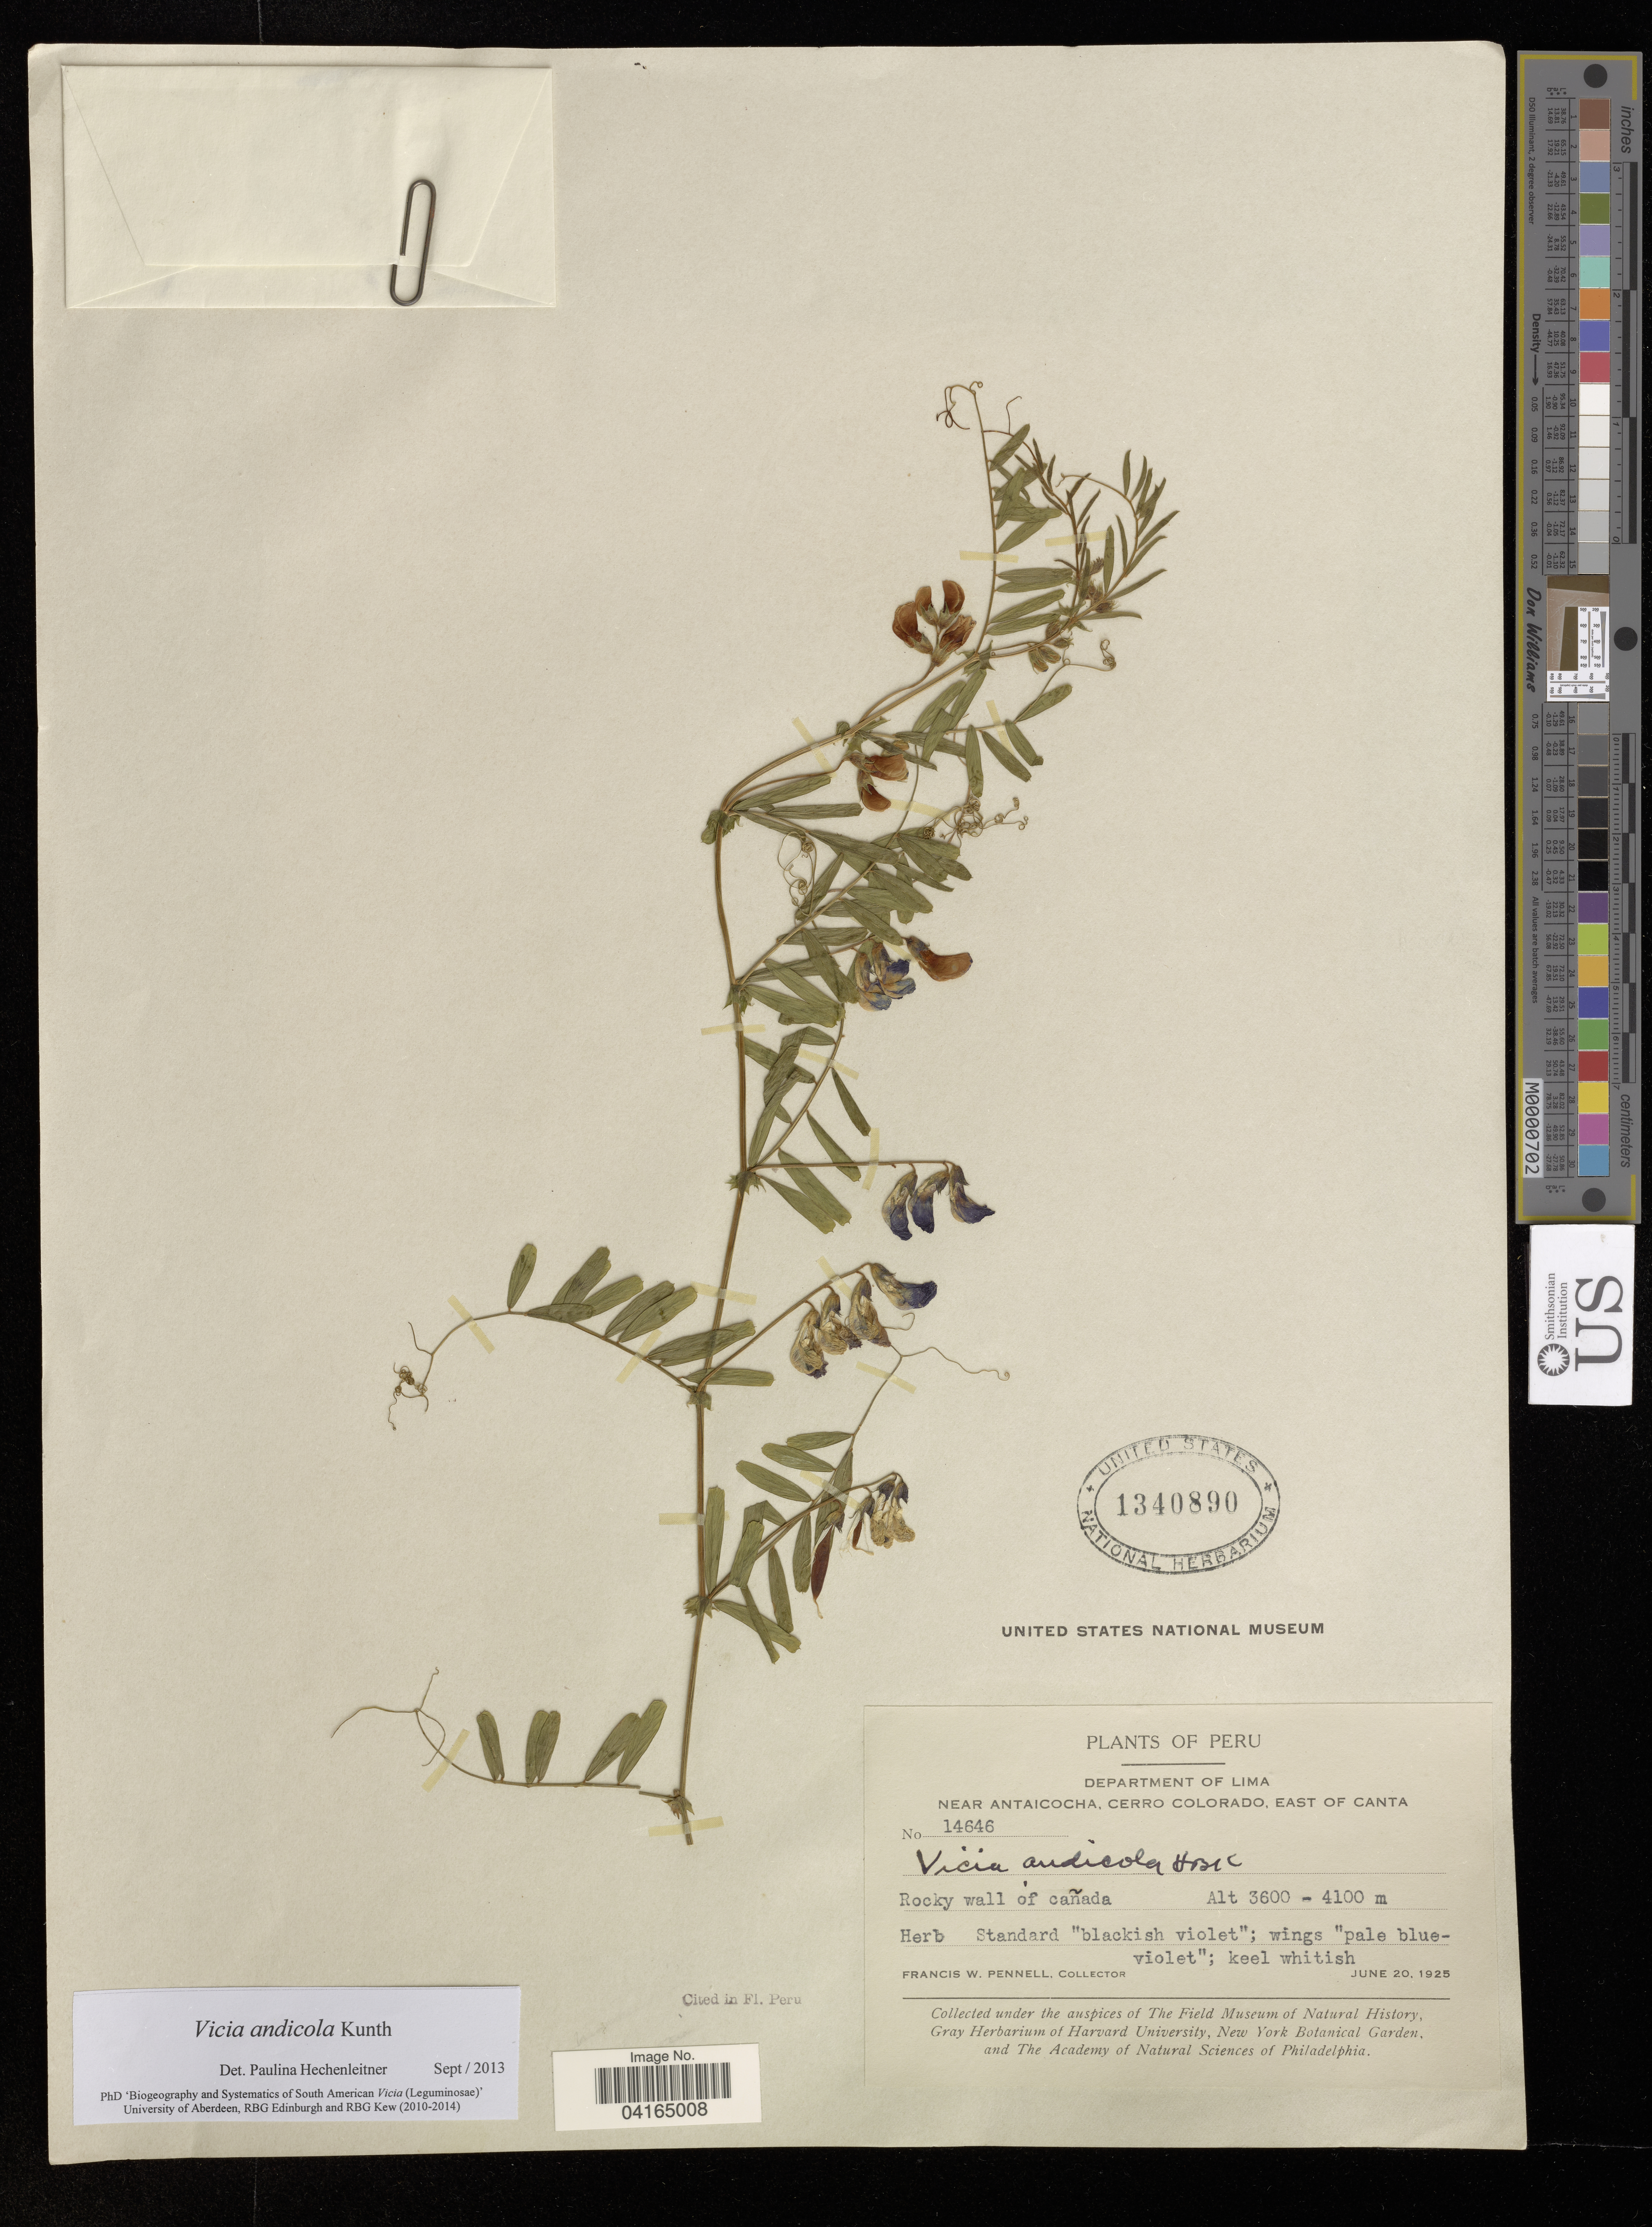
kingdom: Plantae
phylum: Tracheophyta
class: Magnoliopsida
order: Fabales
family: Fabaceae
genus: Vicia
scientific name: Vicia andicola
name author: Kunth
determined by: Hechenleitner, Paulina, RBG Edinburgh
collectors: F. W. Pennell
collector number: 14646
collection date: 1925-06-20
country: Peru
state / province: Lima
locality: Department of Lima. Near Antaicocha, Cerro Colorado, East of Canta. Rocky wall of cañada.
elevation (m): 3600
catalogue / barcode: US 1340890